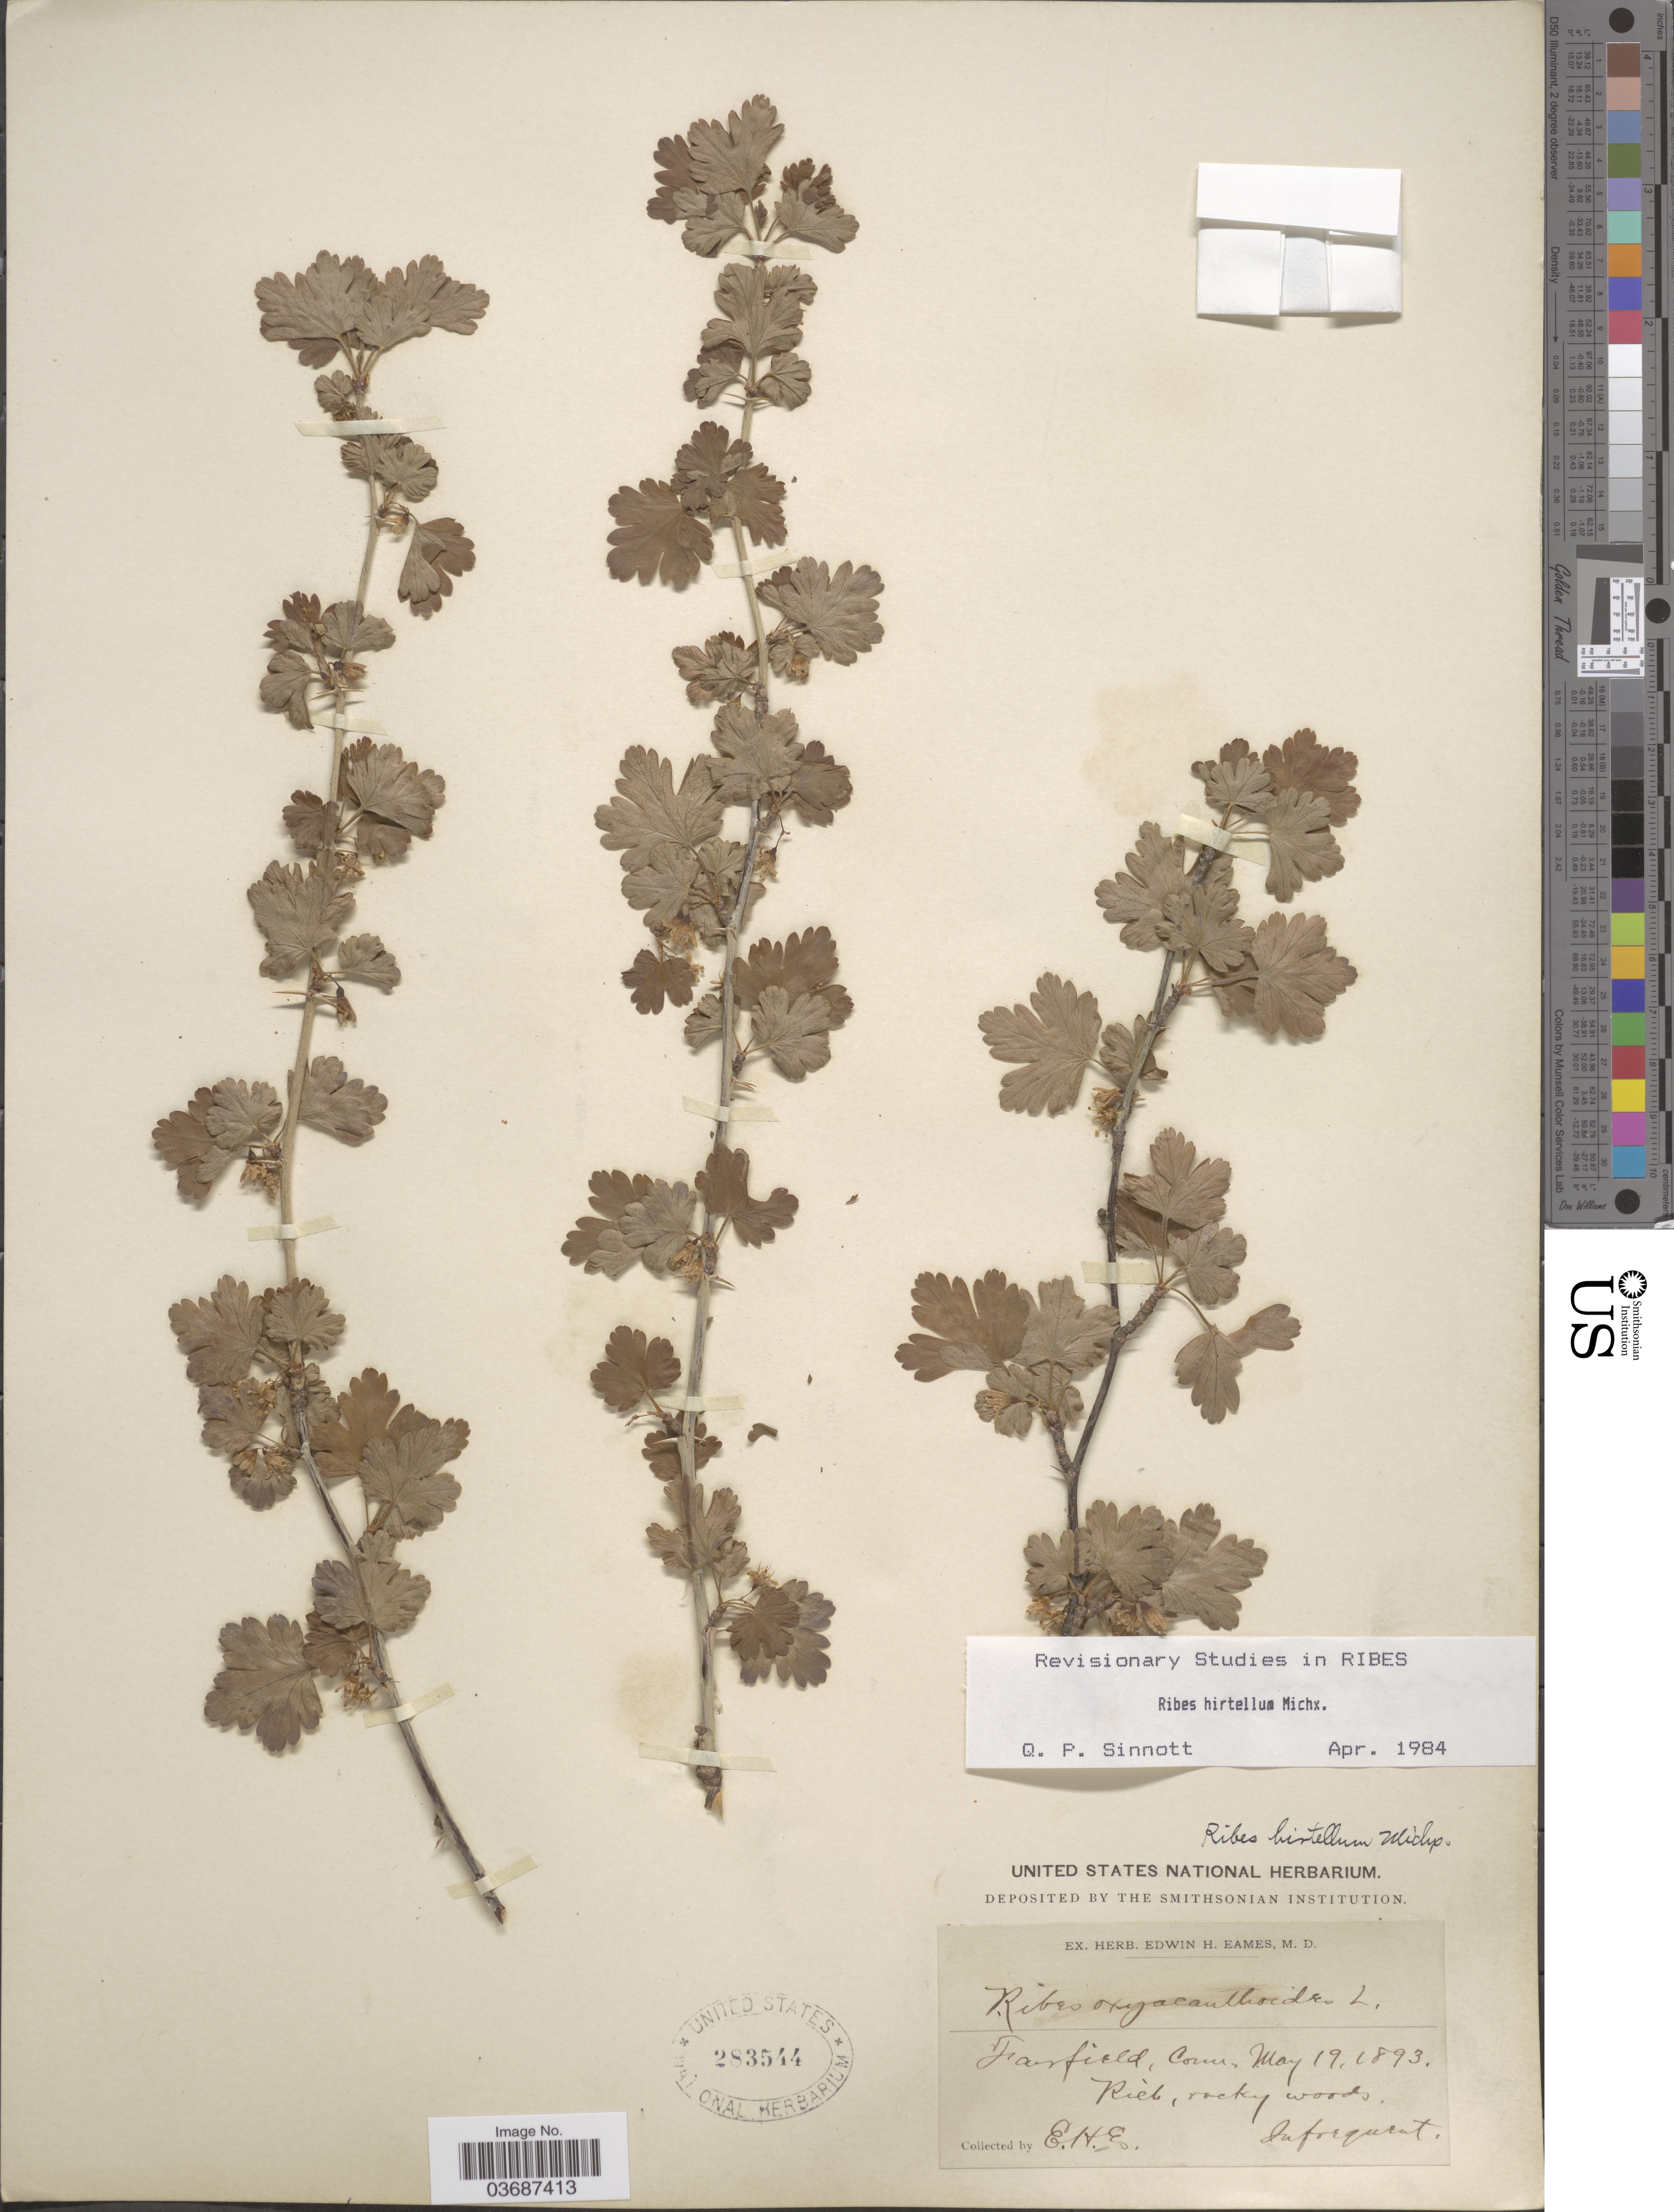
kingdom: Plantae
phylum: Tracheophyta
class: Magnoliopsida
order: Saxifragales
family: Grossulariaceae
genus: Ribes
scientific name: Ribes hirtellum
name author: Michx.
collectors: E. H. Eames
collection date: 1893-05-19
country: United States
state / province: Connecticut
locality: Fairfield.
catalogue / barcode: US 283544